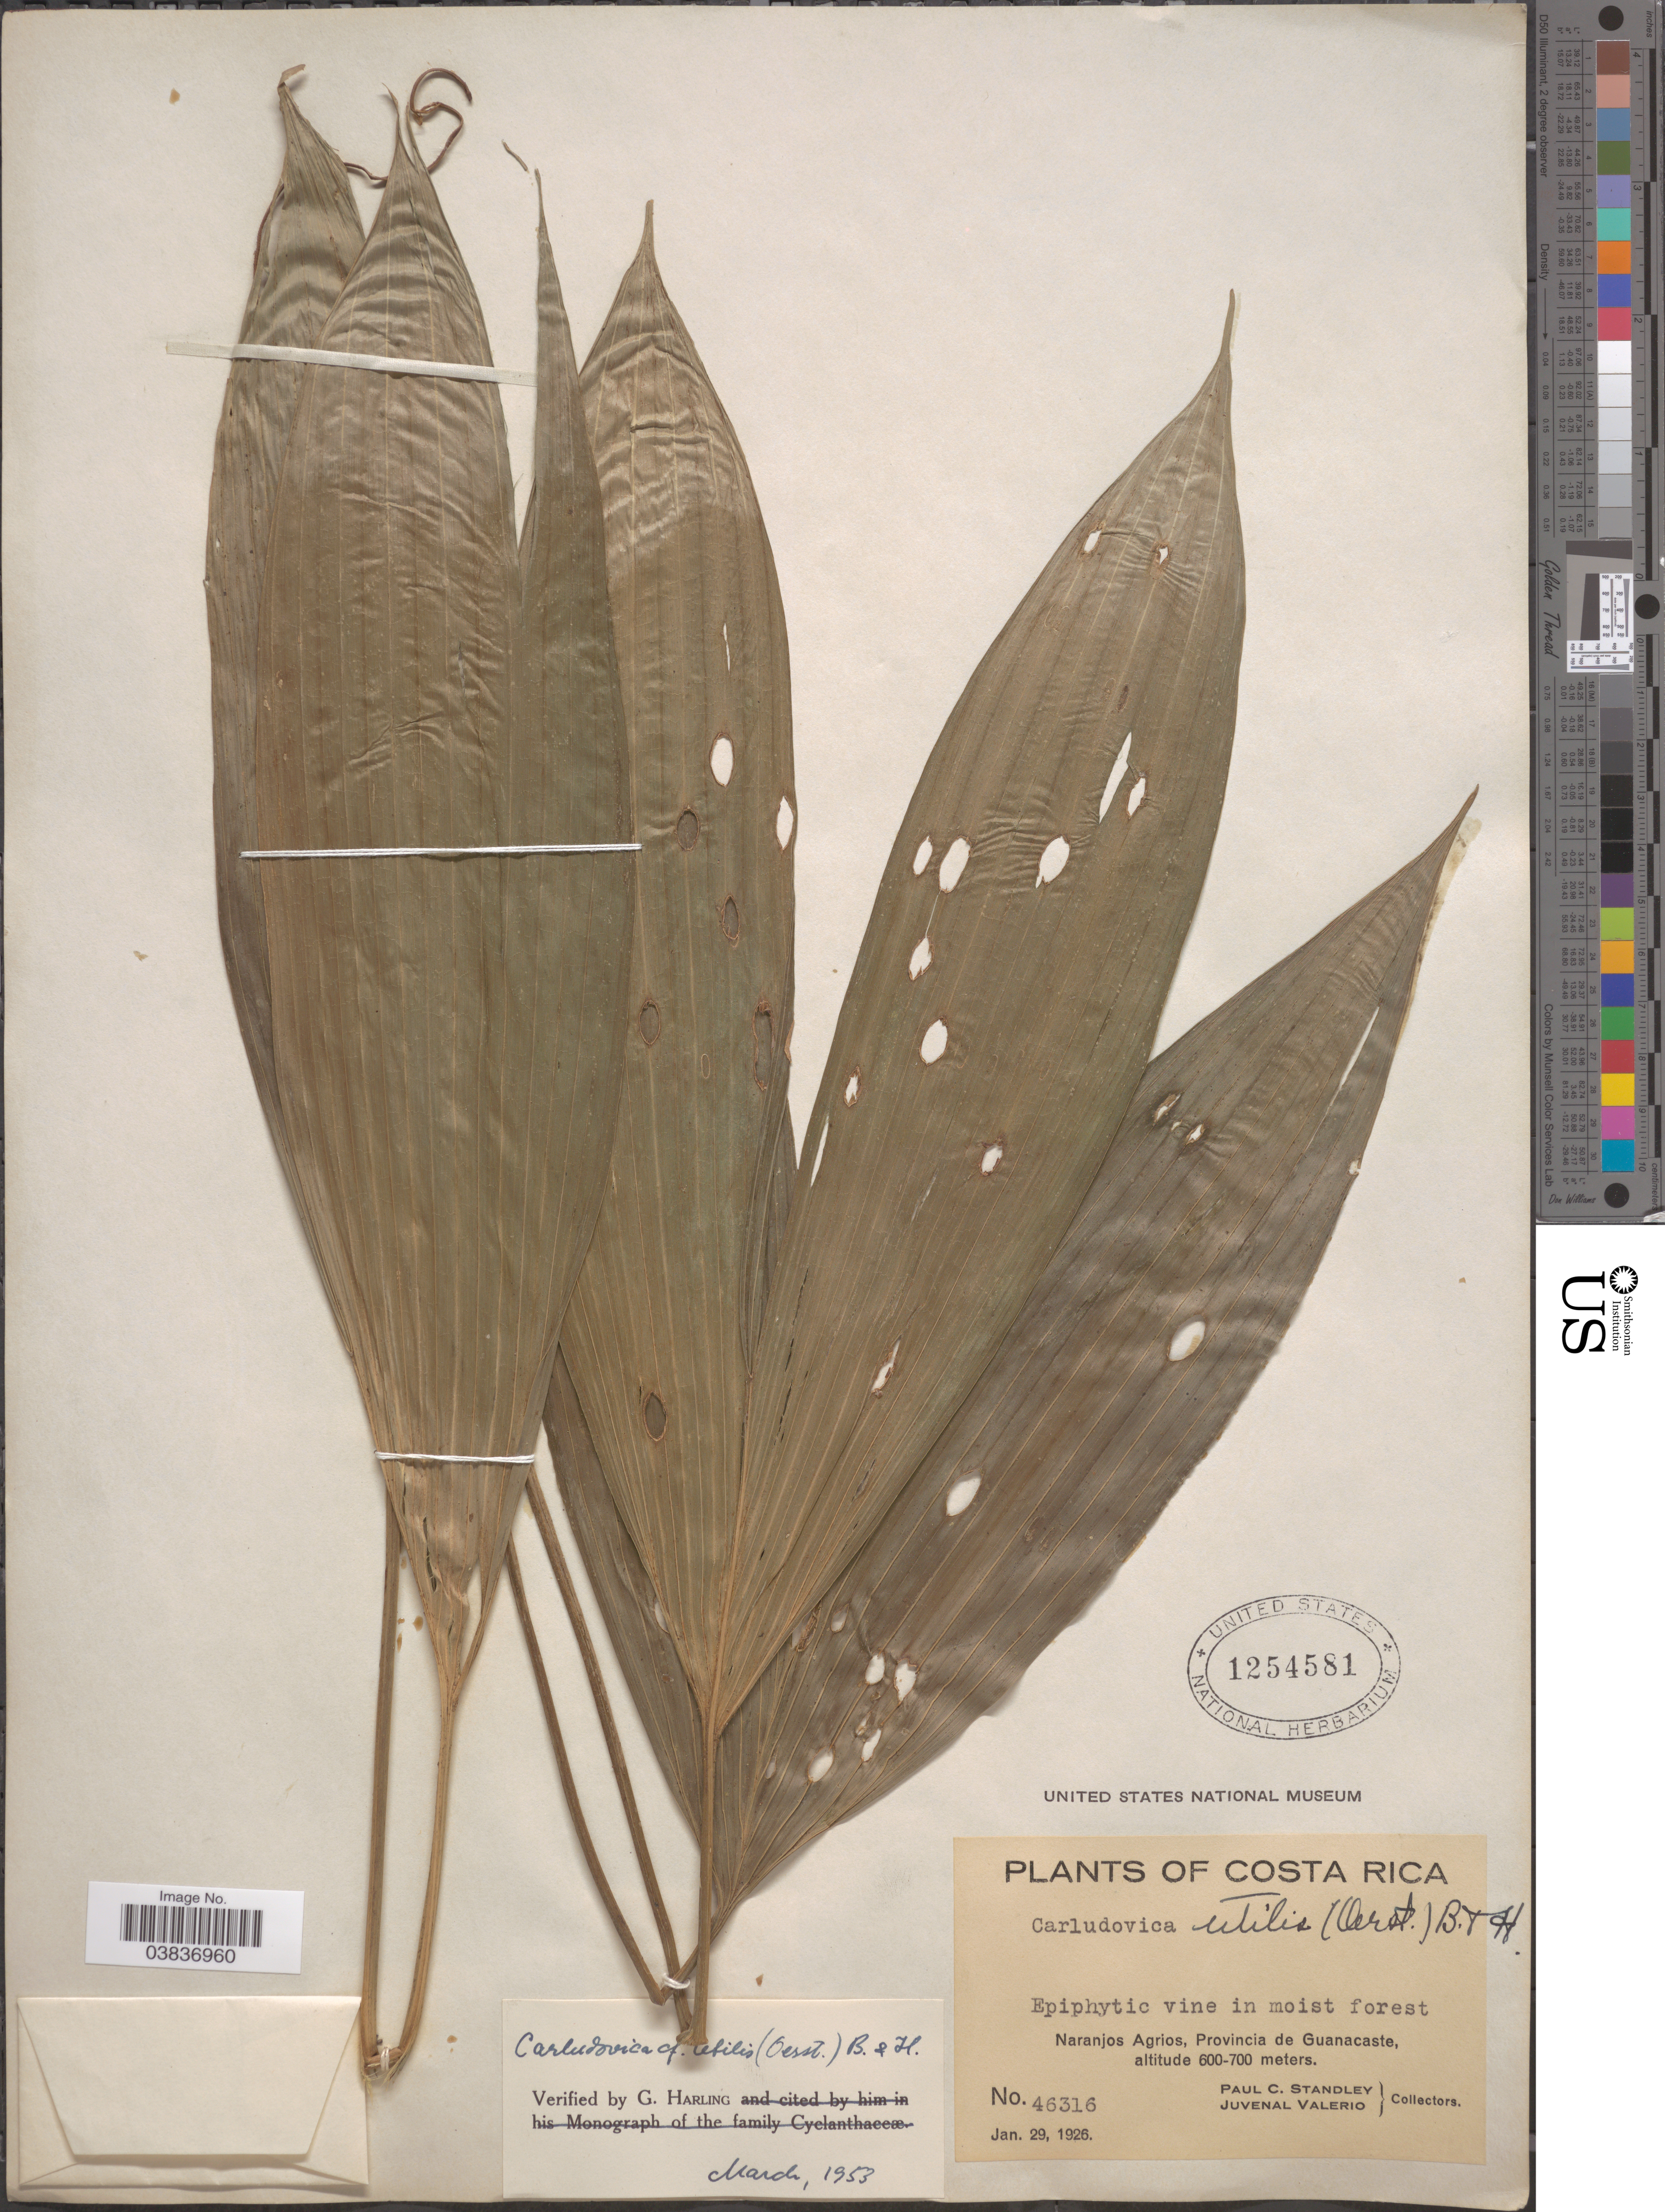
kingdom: Plantae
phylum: Tracheophyta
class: Liliopsida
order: Pandanales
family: Cyclanthaceae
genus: Asplundia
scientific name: Asplundia costaricensis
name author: Harling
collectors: P. C. Standley & J. Valerio R.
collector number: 46316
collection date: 1926-01-29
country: Costa Rica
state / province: Guanacaste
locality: Naranjos Agrios.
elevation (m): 600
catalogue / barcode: US 1254581